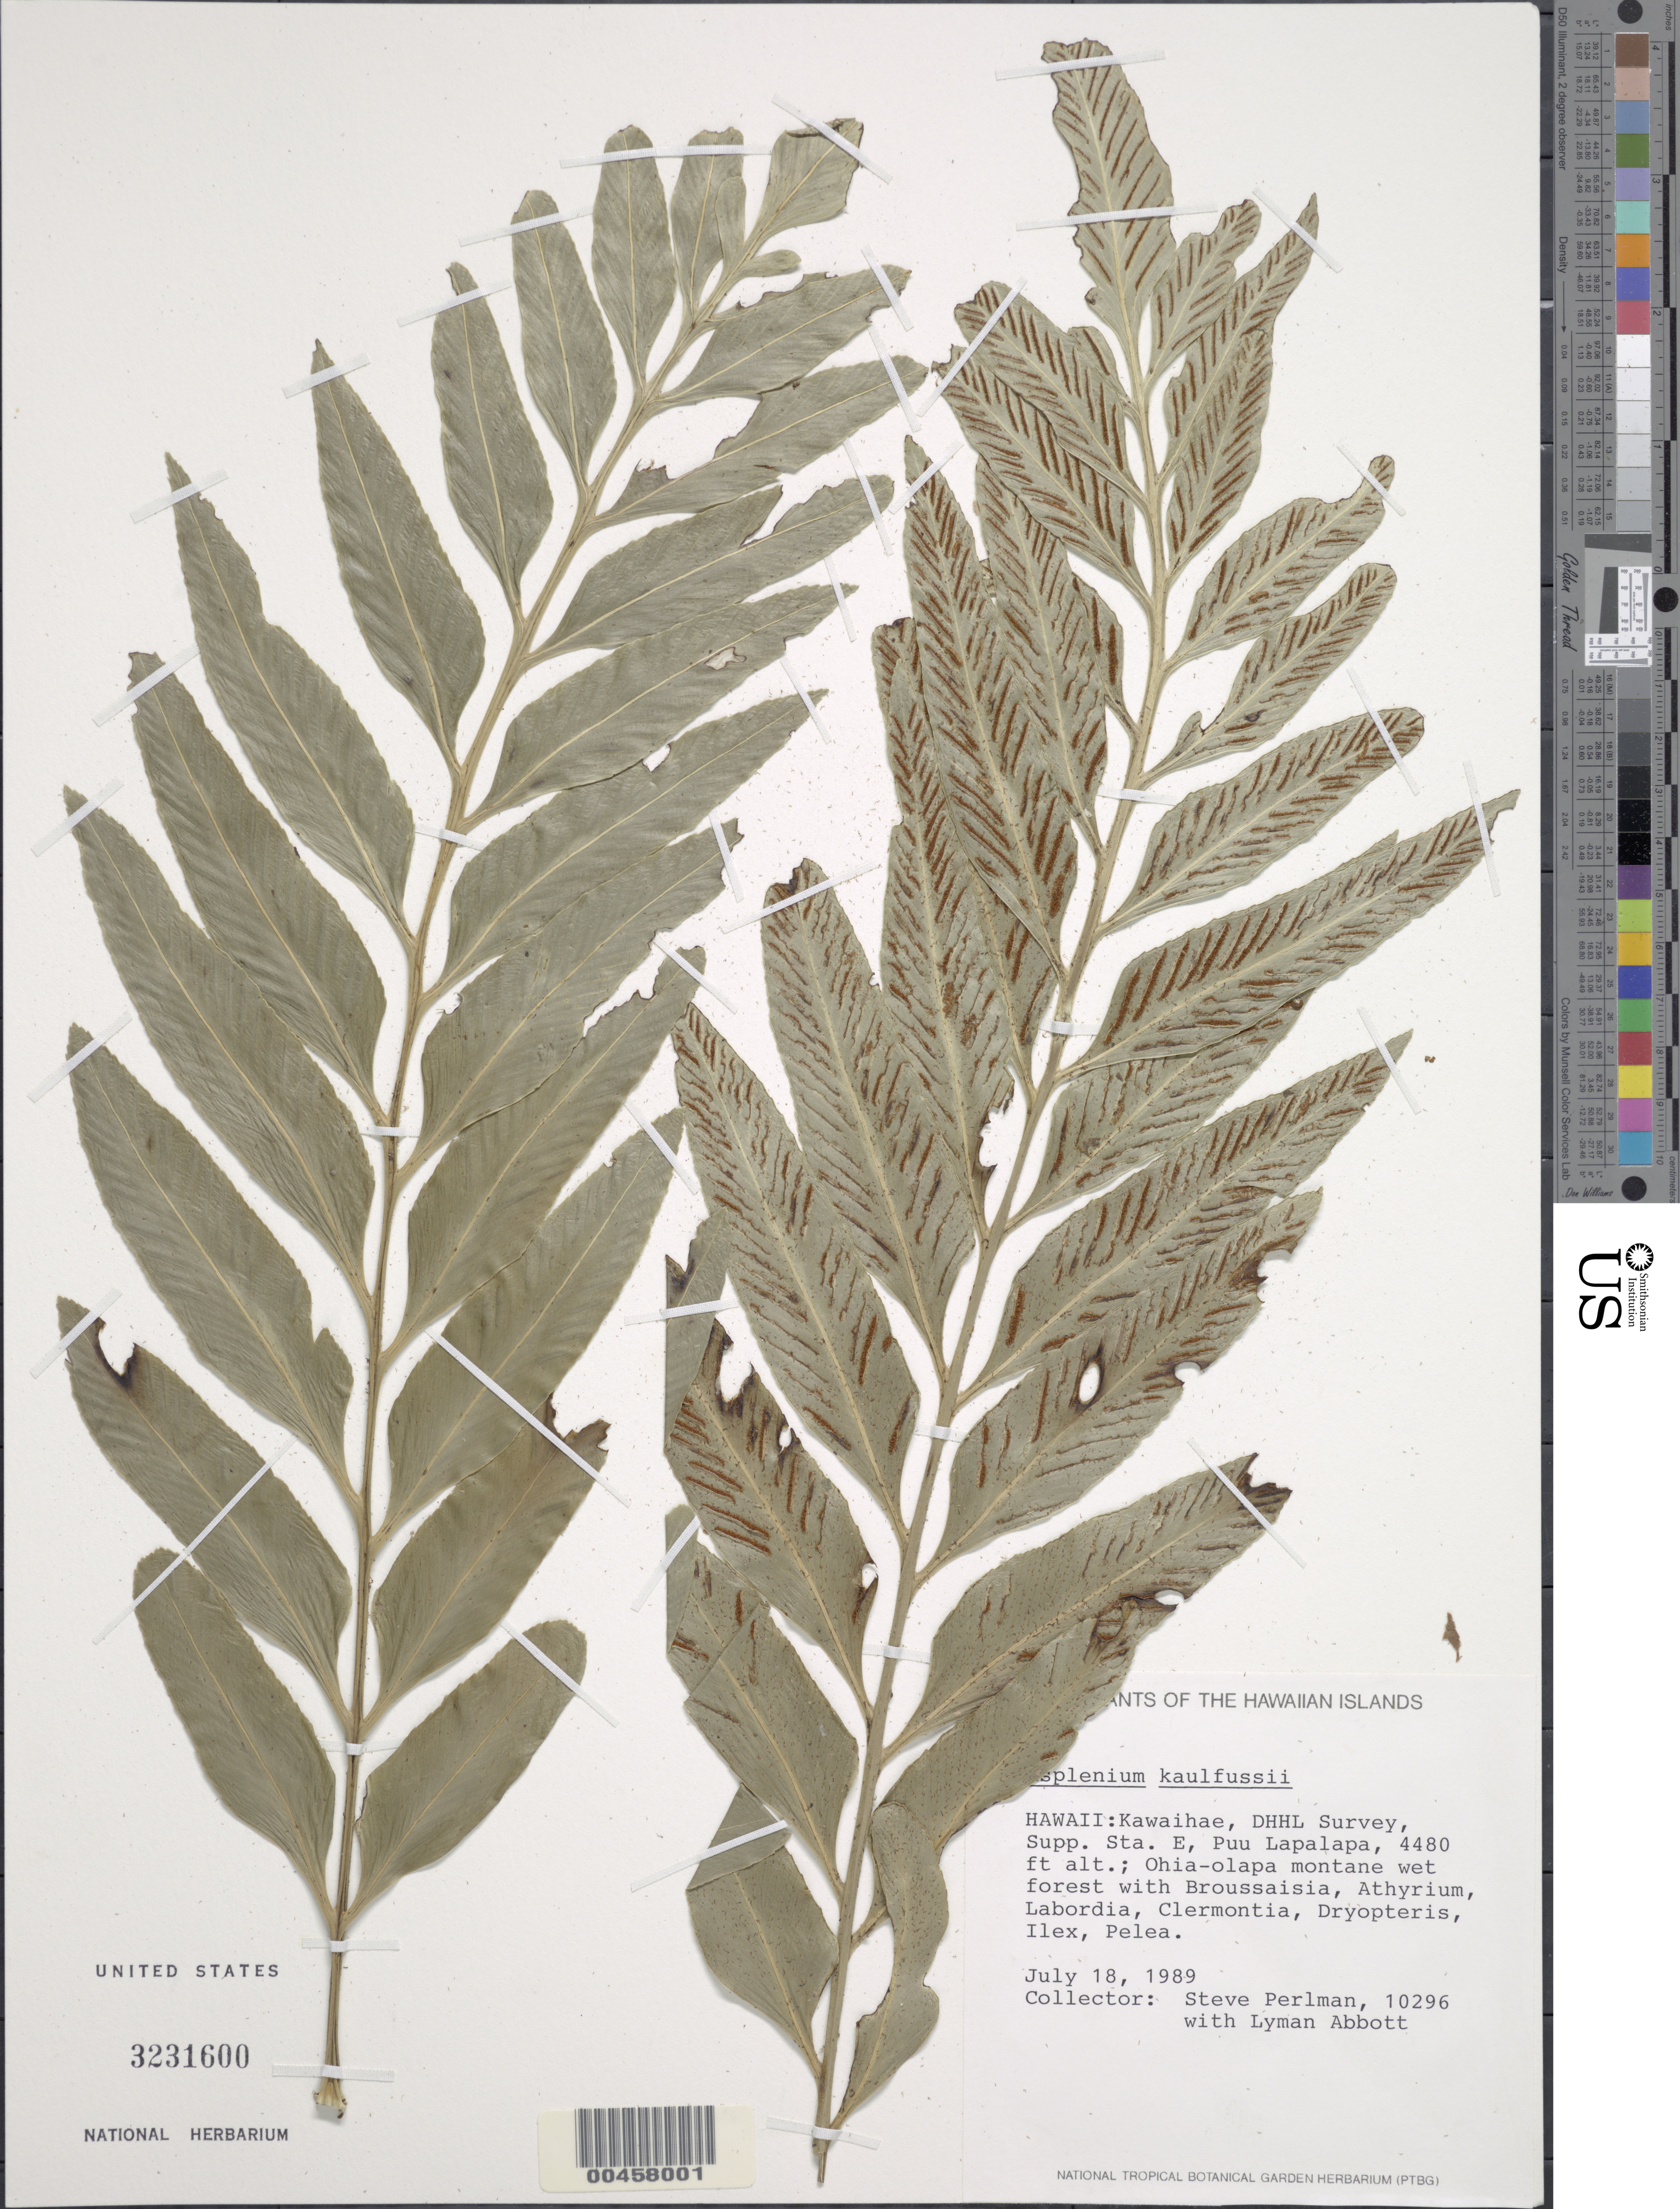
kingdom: Plantae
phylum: Tracheophyta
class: Polypodiopsida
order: Polypodiales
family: Aspleniaceae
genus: Asplenium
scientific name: Asplenium kaulfussii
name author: Schltdl.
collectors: S. P. Perlman & L. Abbott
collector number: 10296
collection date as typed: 18 Jul 1989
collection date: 1989-07-18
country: United States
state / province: Hawaii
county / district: Hawaii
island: Hawaii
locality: Kawaihae, DHHL Survey, Supp. Sta. E, Puu Lapalapa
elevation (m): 1366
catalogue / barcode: US 3231600